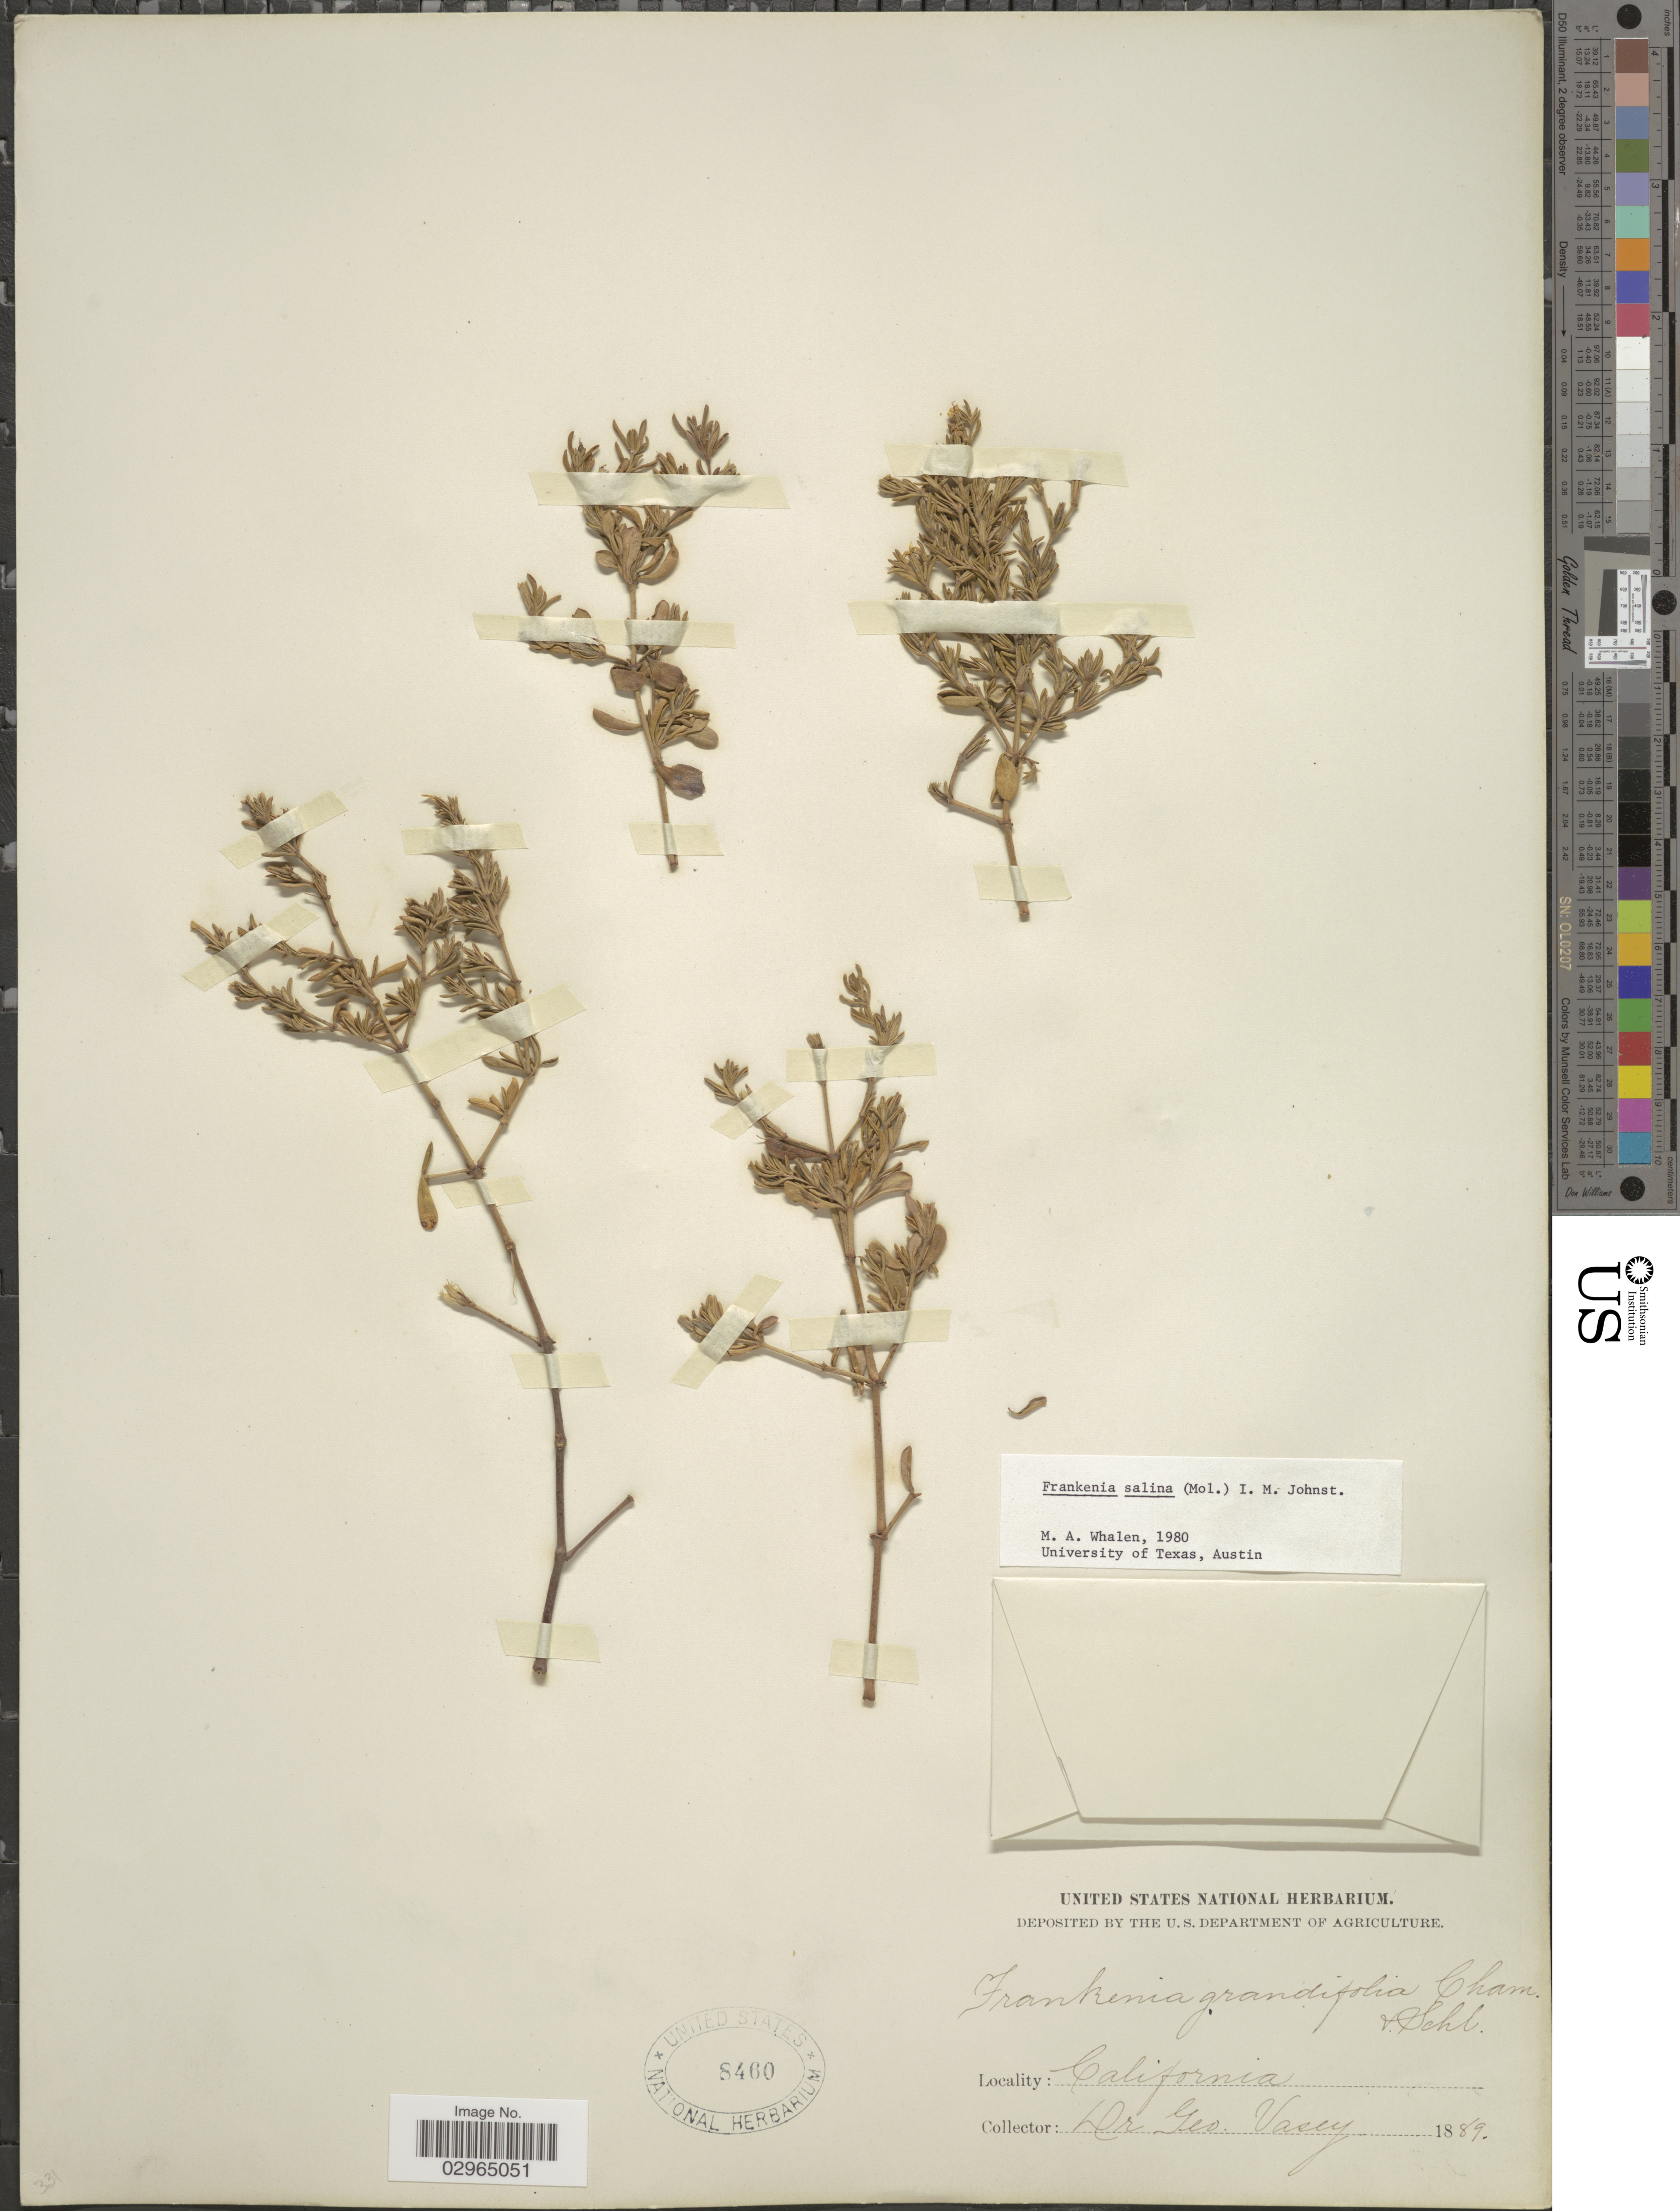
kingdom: Plantae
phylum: Tracheophyta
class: Magnoliopsida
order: Caryophyllales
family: Frankeniaceae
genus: Frankenia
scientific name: Frankenia salina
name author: (Molina) I.M. Johnst.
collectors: G. Vasey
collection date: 1889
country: United States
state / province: California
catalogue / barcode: US 8460